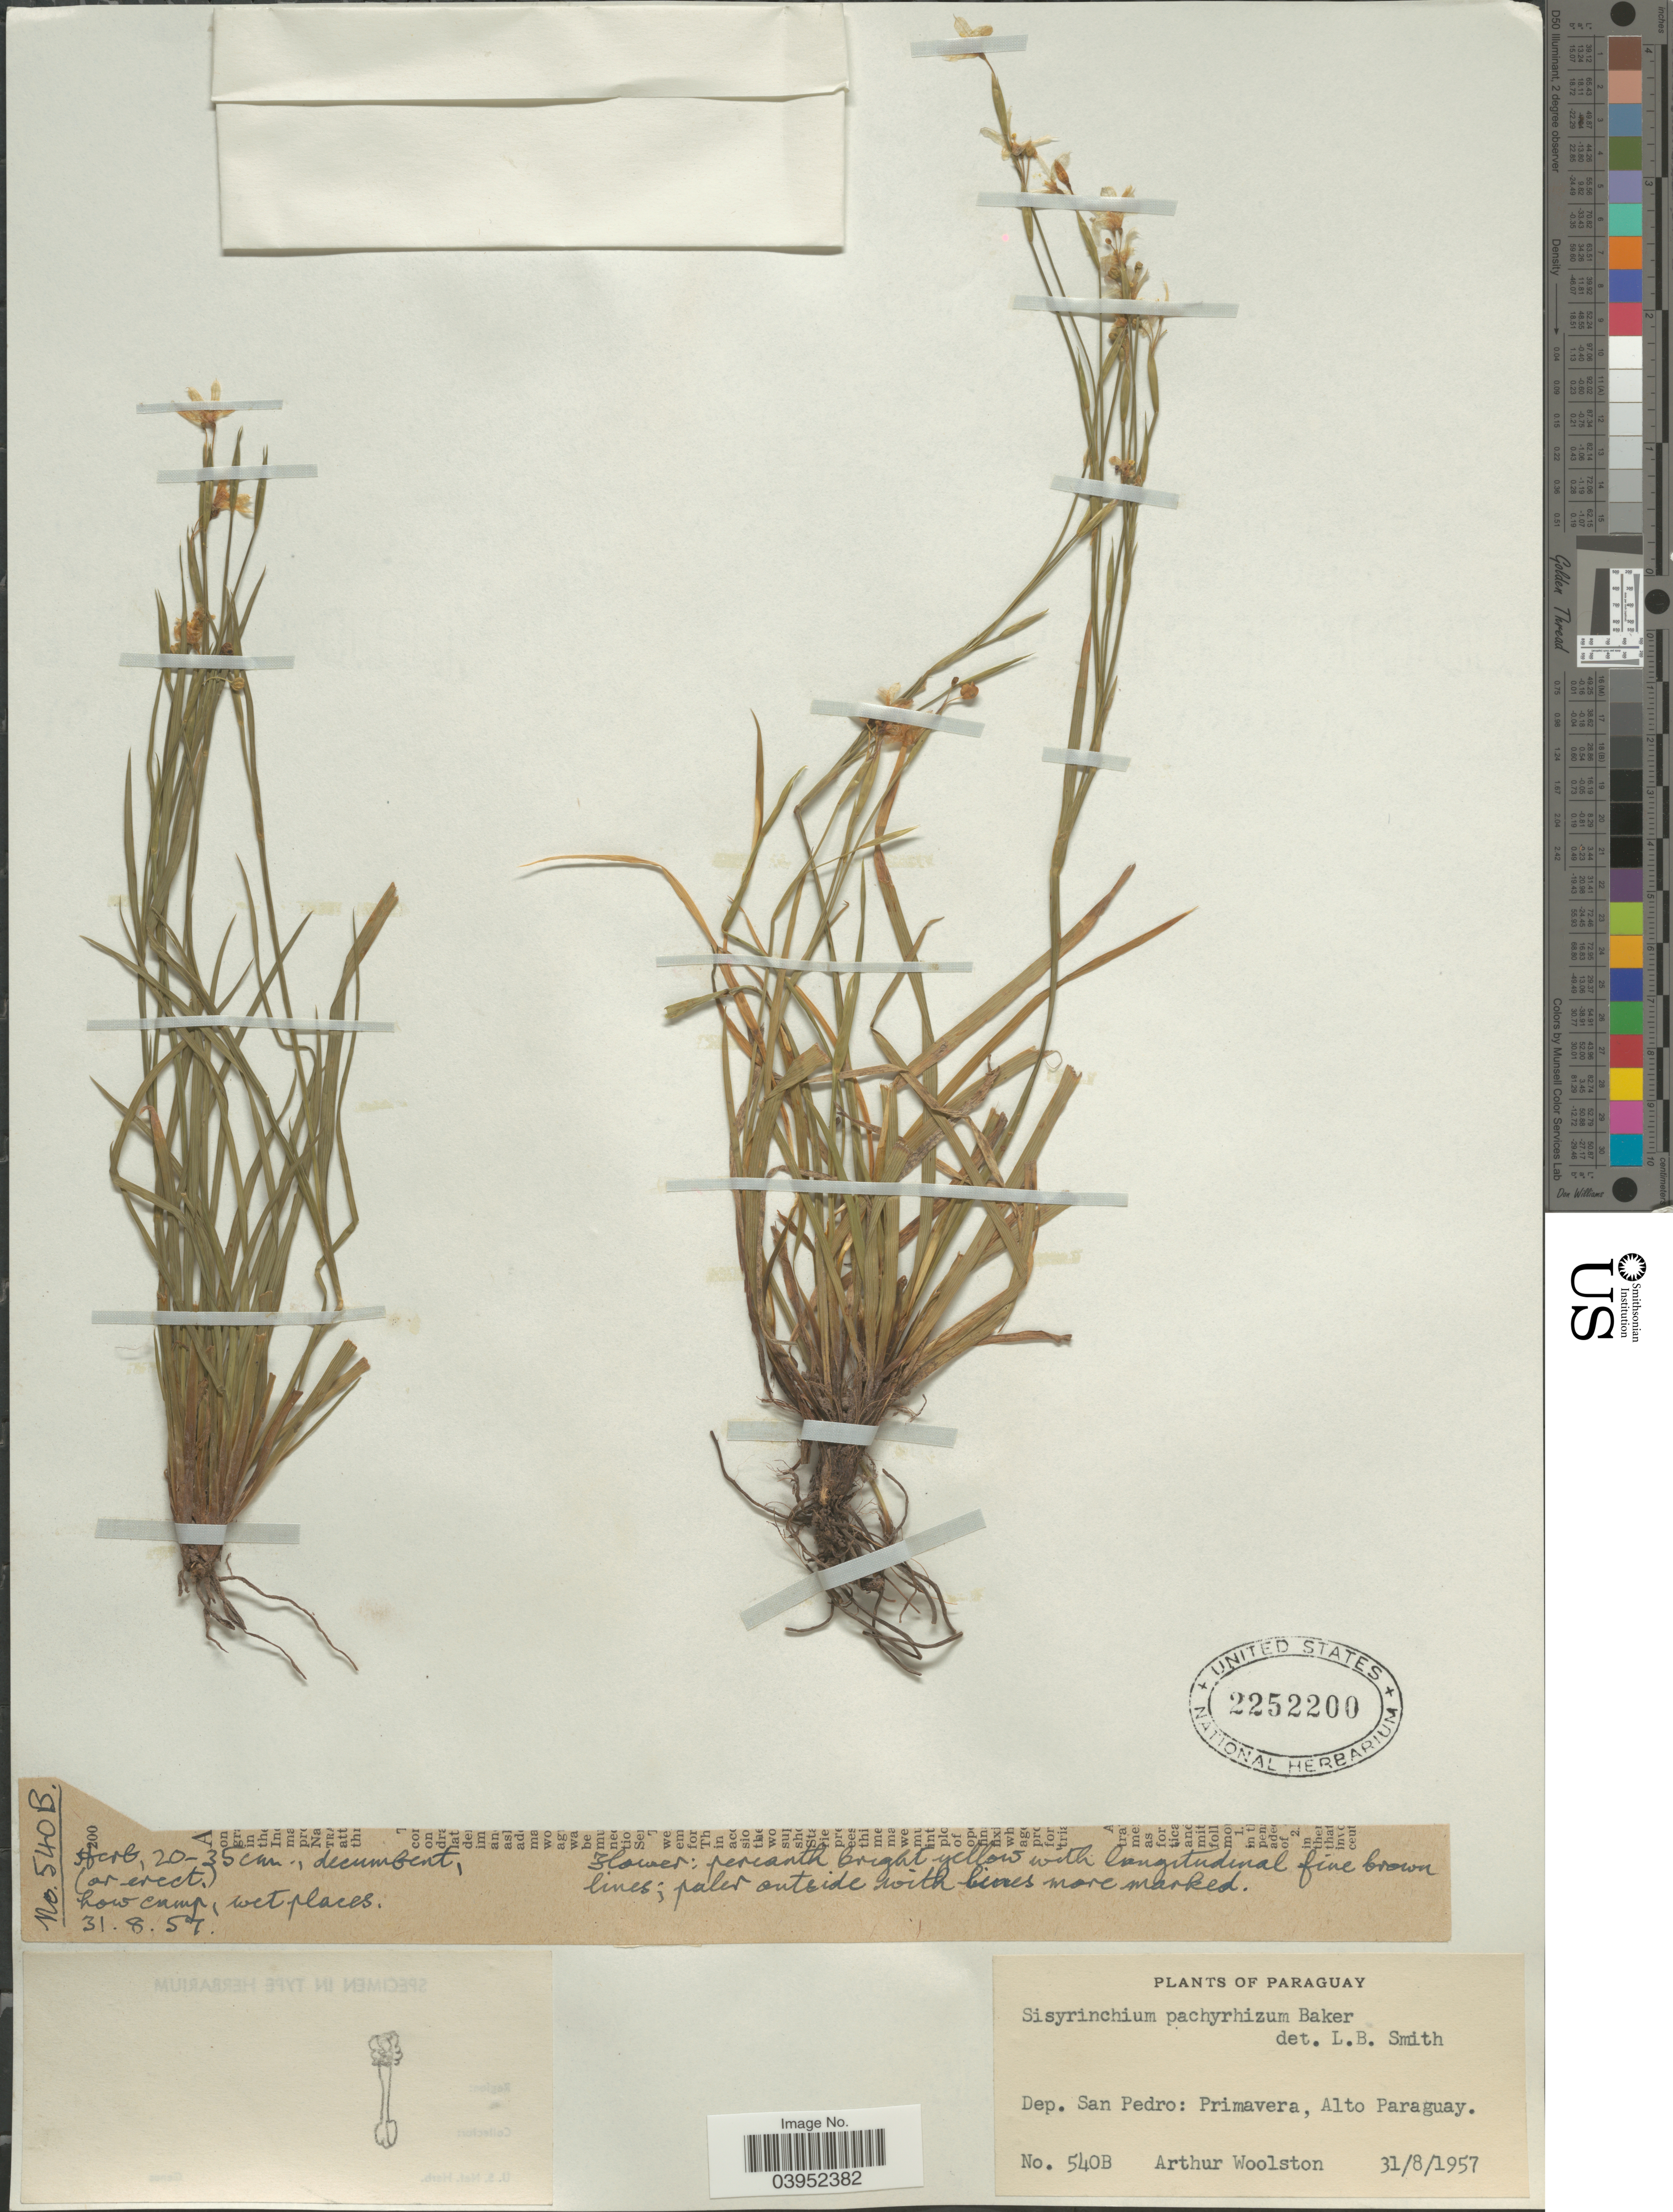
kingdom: Plantae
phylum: Tracheophyta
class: Liliopsida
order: Asparagales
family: Iridaceae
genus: Sisyrinchium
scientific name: Sisyrinchium pachyrhizum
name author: Baker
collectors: A. L. Woolston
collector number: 540B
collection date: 1957-08-31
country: Paraguay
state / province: San Pedro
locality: Dep. San Pedro: Primavera, Alto Paraguay.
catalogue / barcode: US 2252200